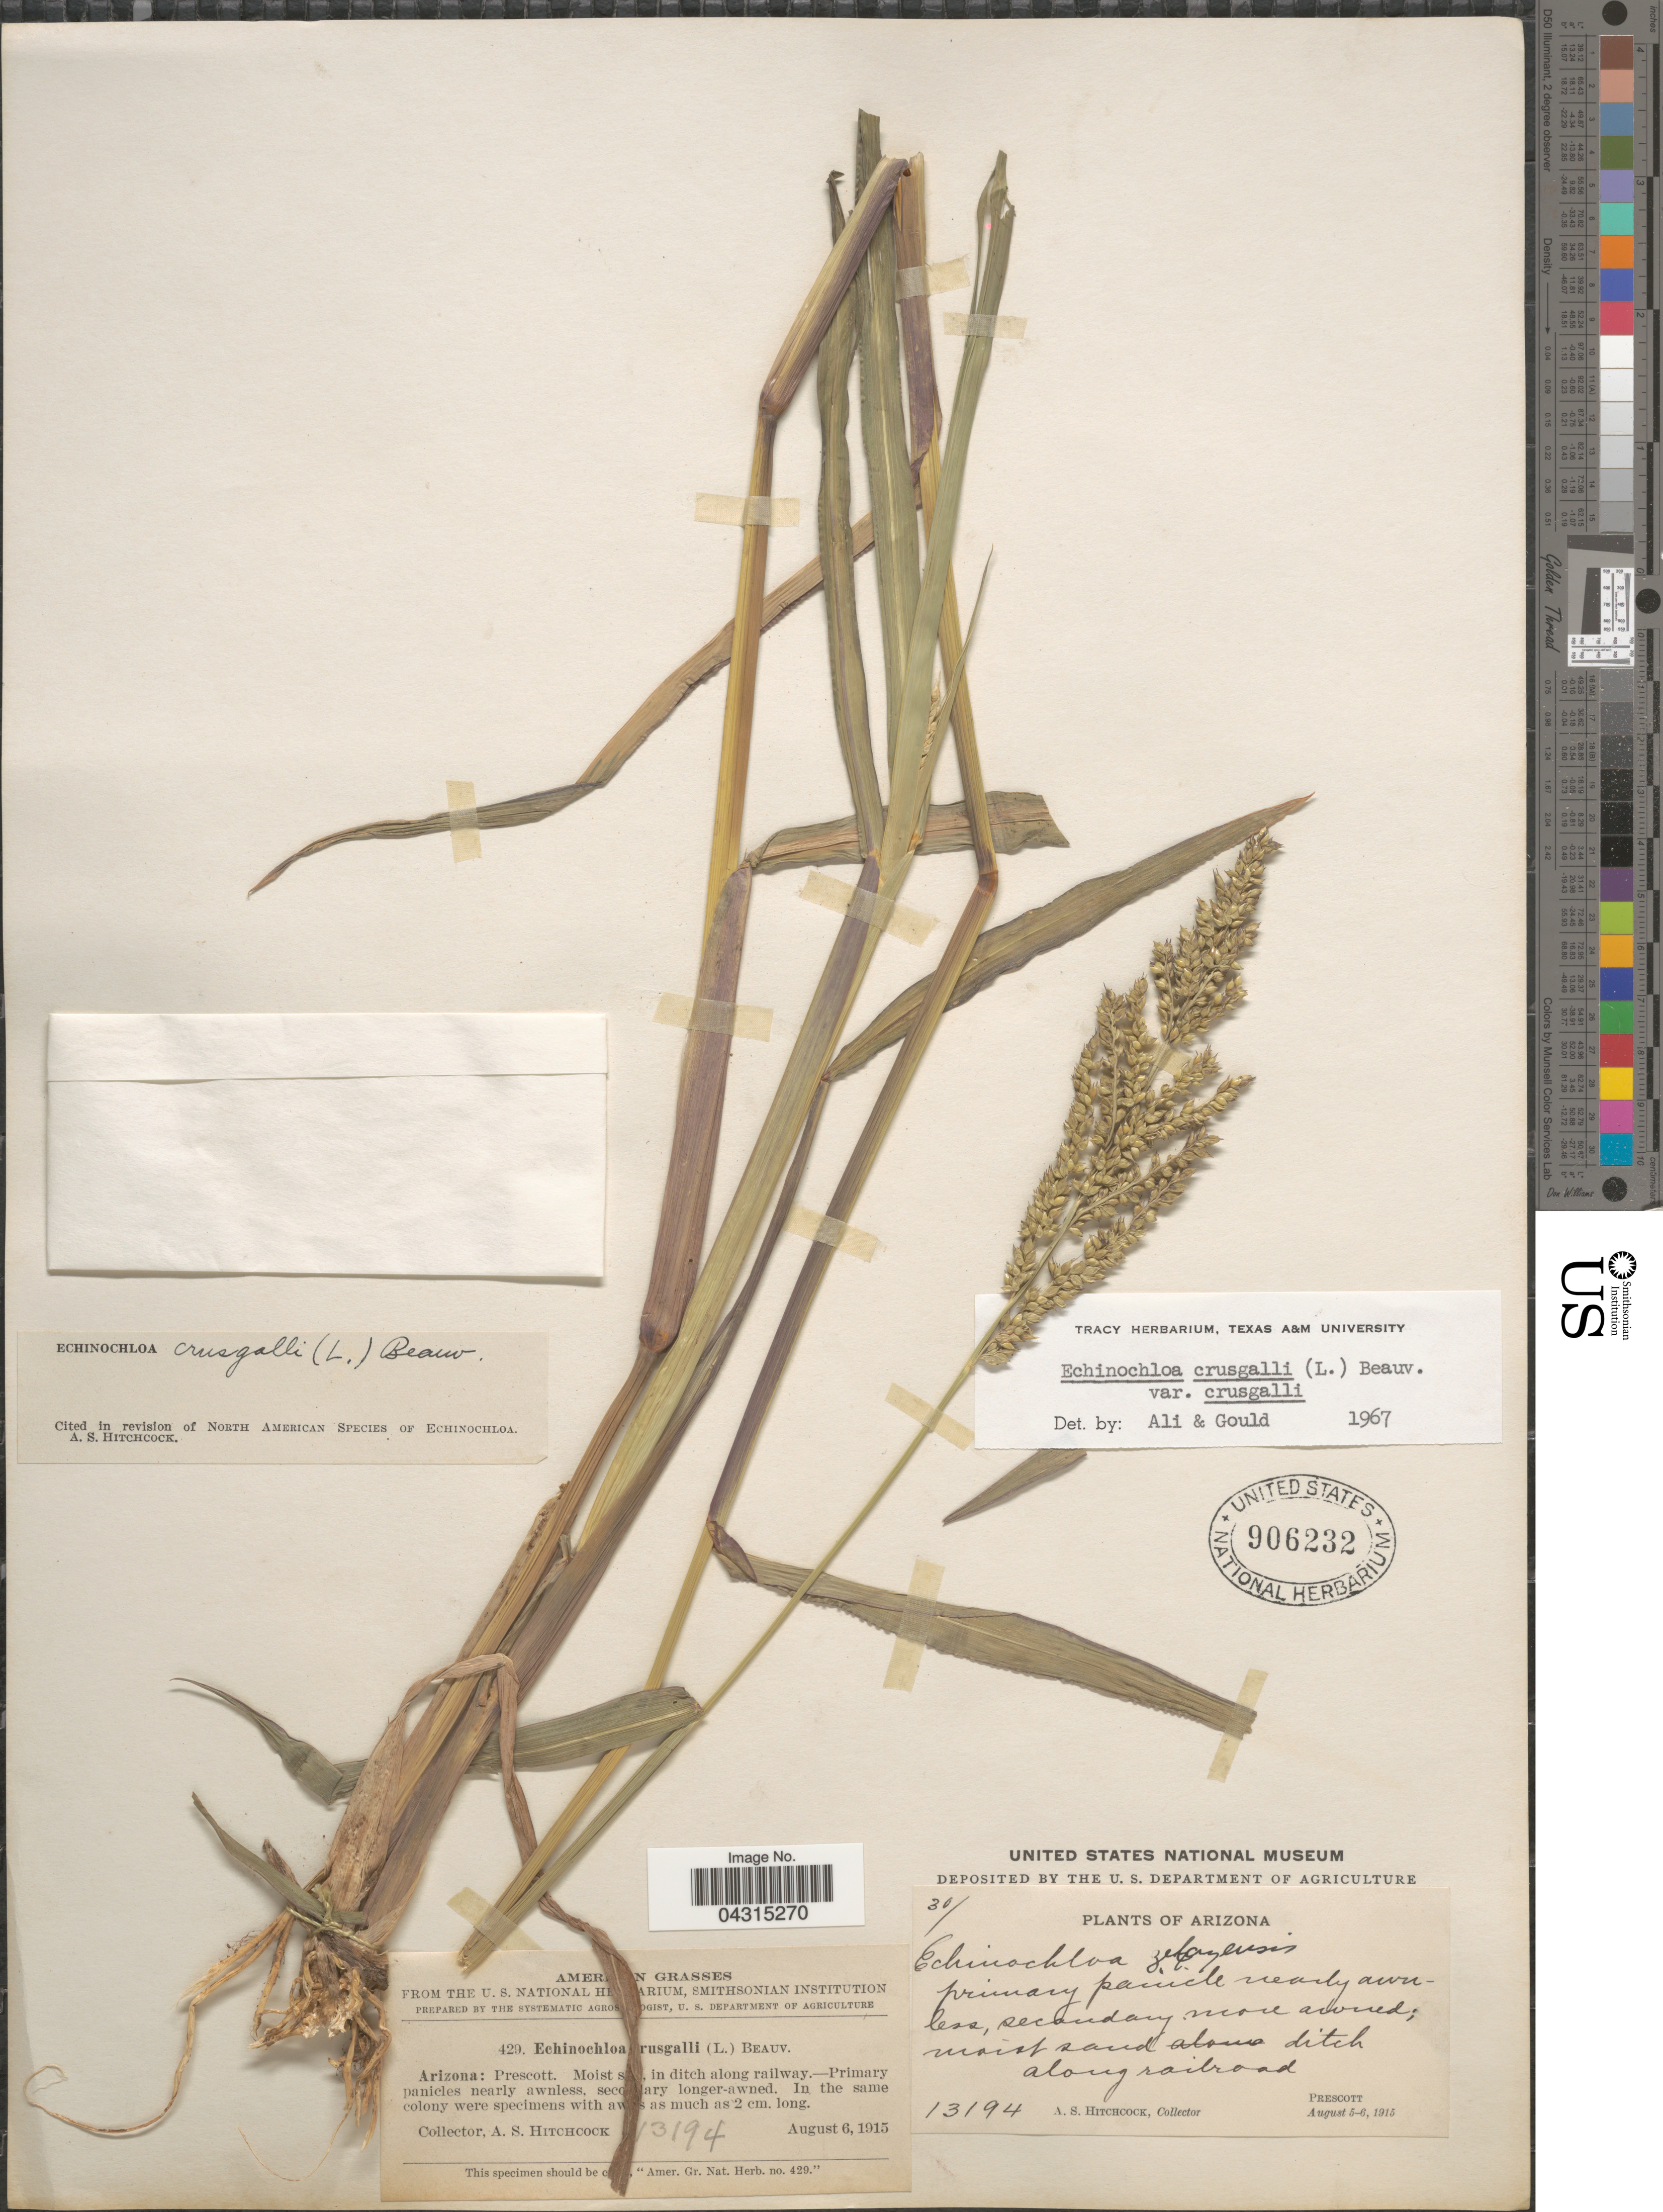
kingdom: Plantae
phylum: Tracheophyta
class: Liliopsida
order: Poales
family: Poaceae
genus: Echinochloa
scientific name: Echinochloa crus-galli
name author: (L.) P. Beauv.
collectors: A. S. Hitchcock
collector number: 13194/429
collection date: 1915-08-06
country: United States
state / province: Arizona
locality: Prescott.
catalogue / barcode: US 906232